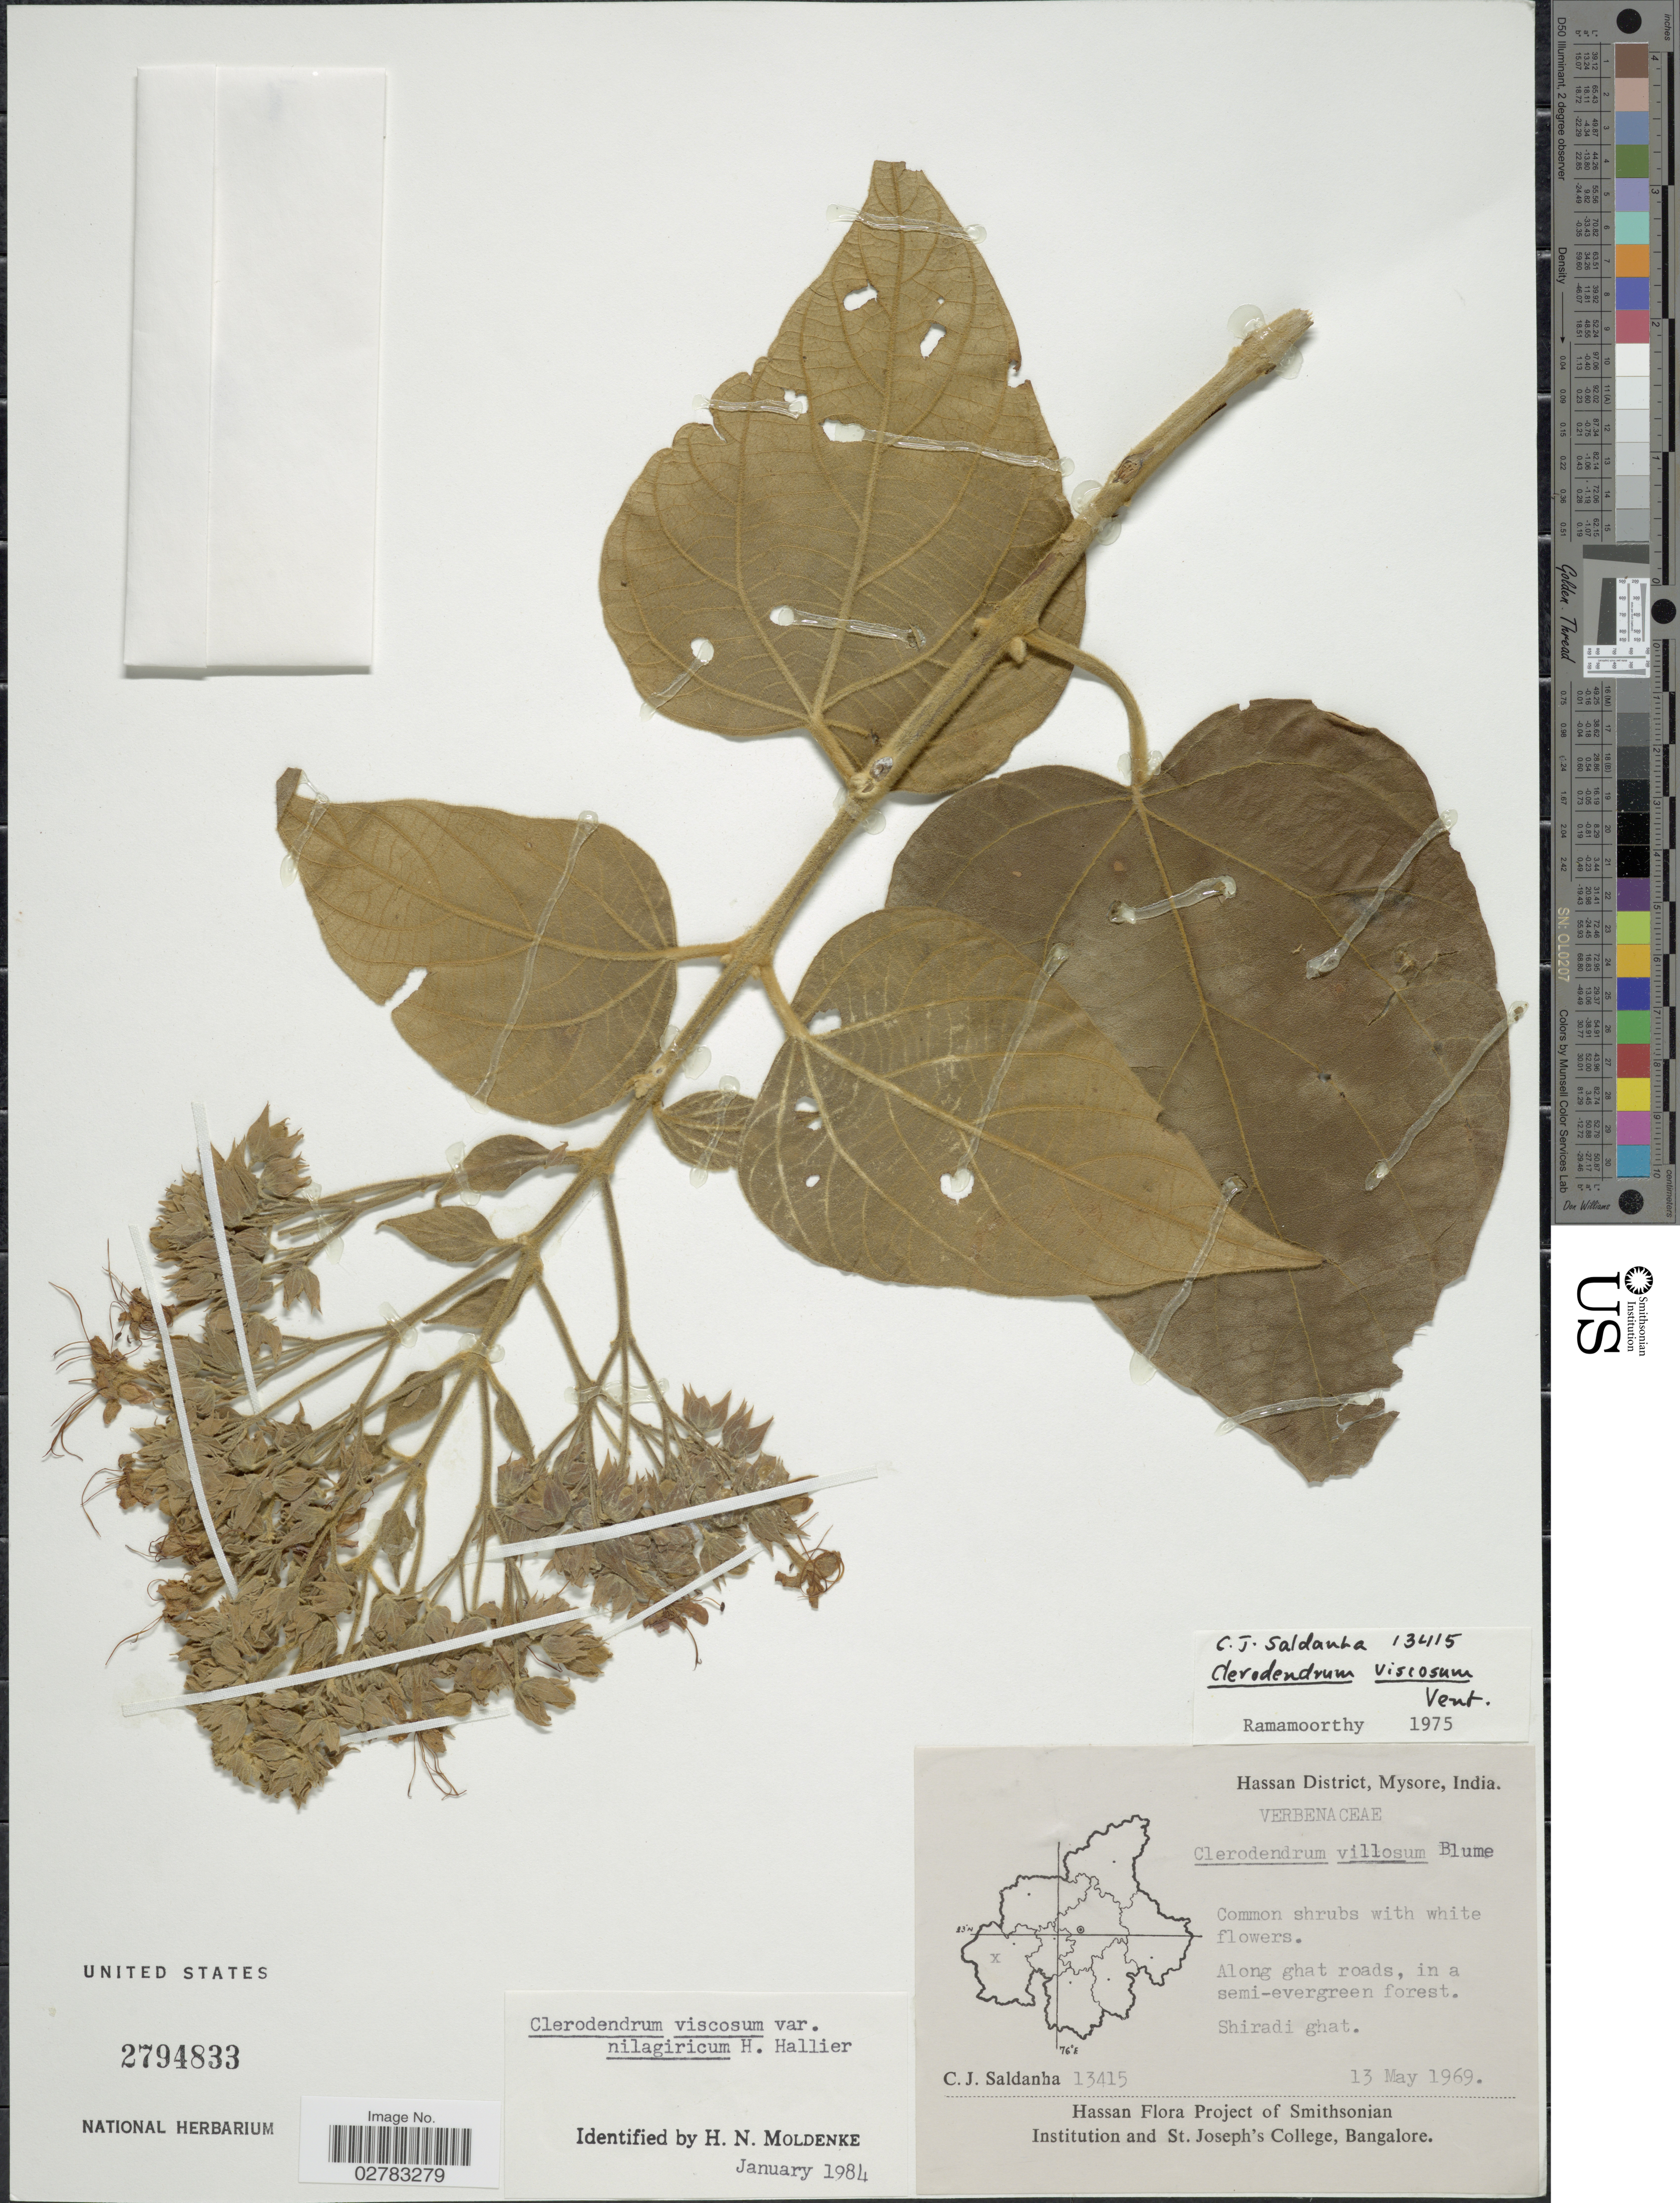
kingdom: Plantae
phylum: Tracheophyta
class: Magnoliopsida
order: Lamiales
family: Lamiaceae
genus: Clerodendrum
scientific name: Clerodendrum viscosum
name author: Vent.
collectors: C. J. Saldanha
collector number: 13415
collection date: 1969-05-13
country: India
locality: Hassan District, Mysore, Shiradi ghat.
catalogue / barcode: US 2794833